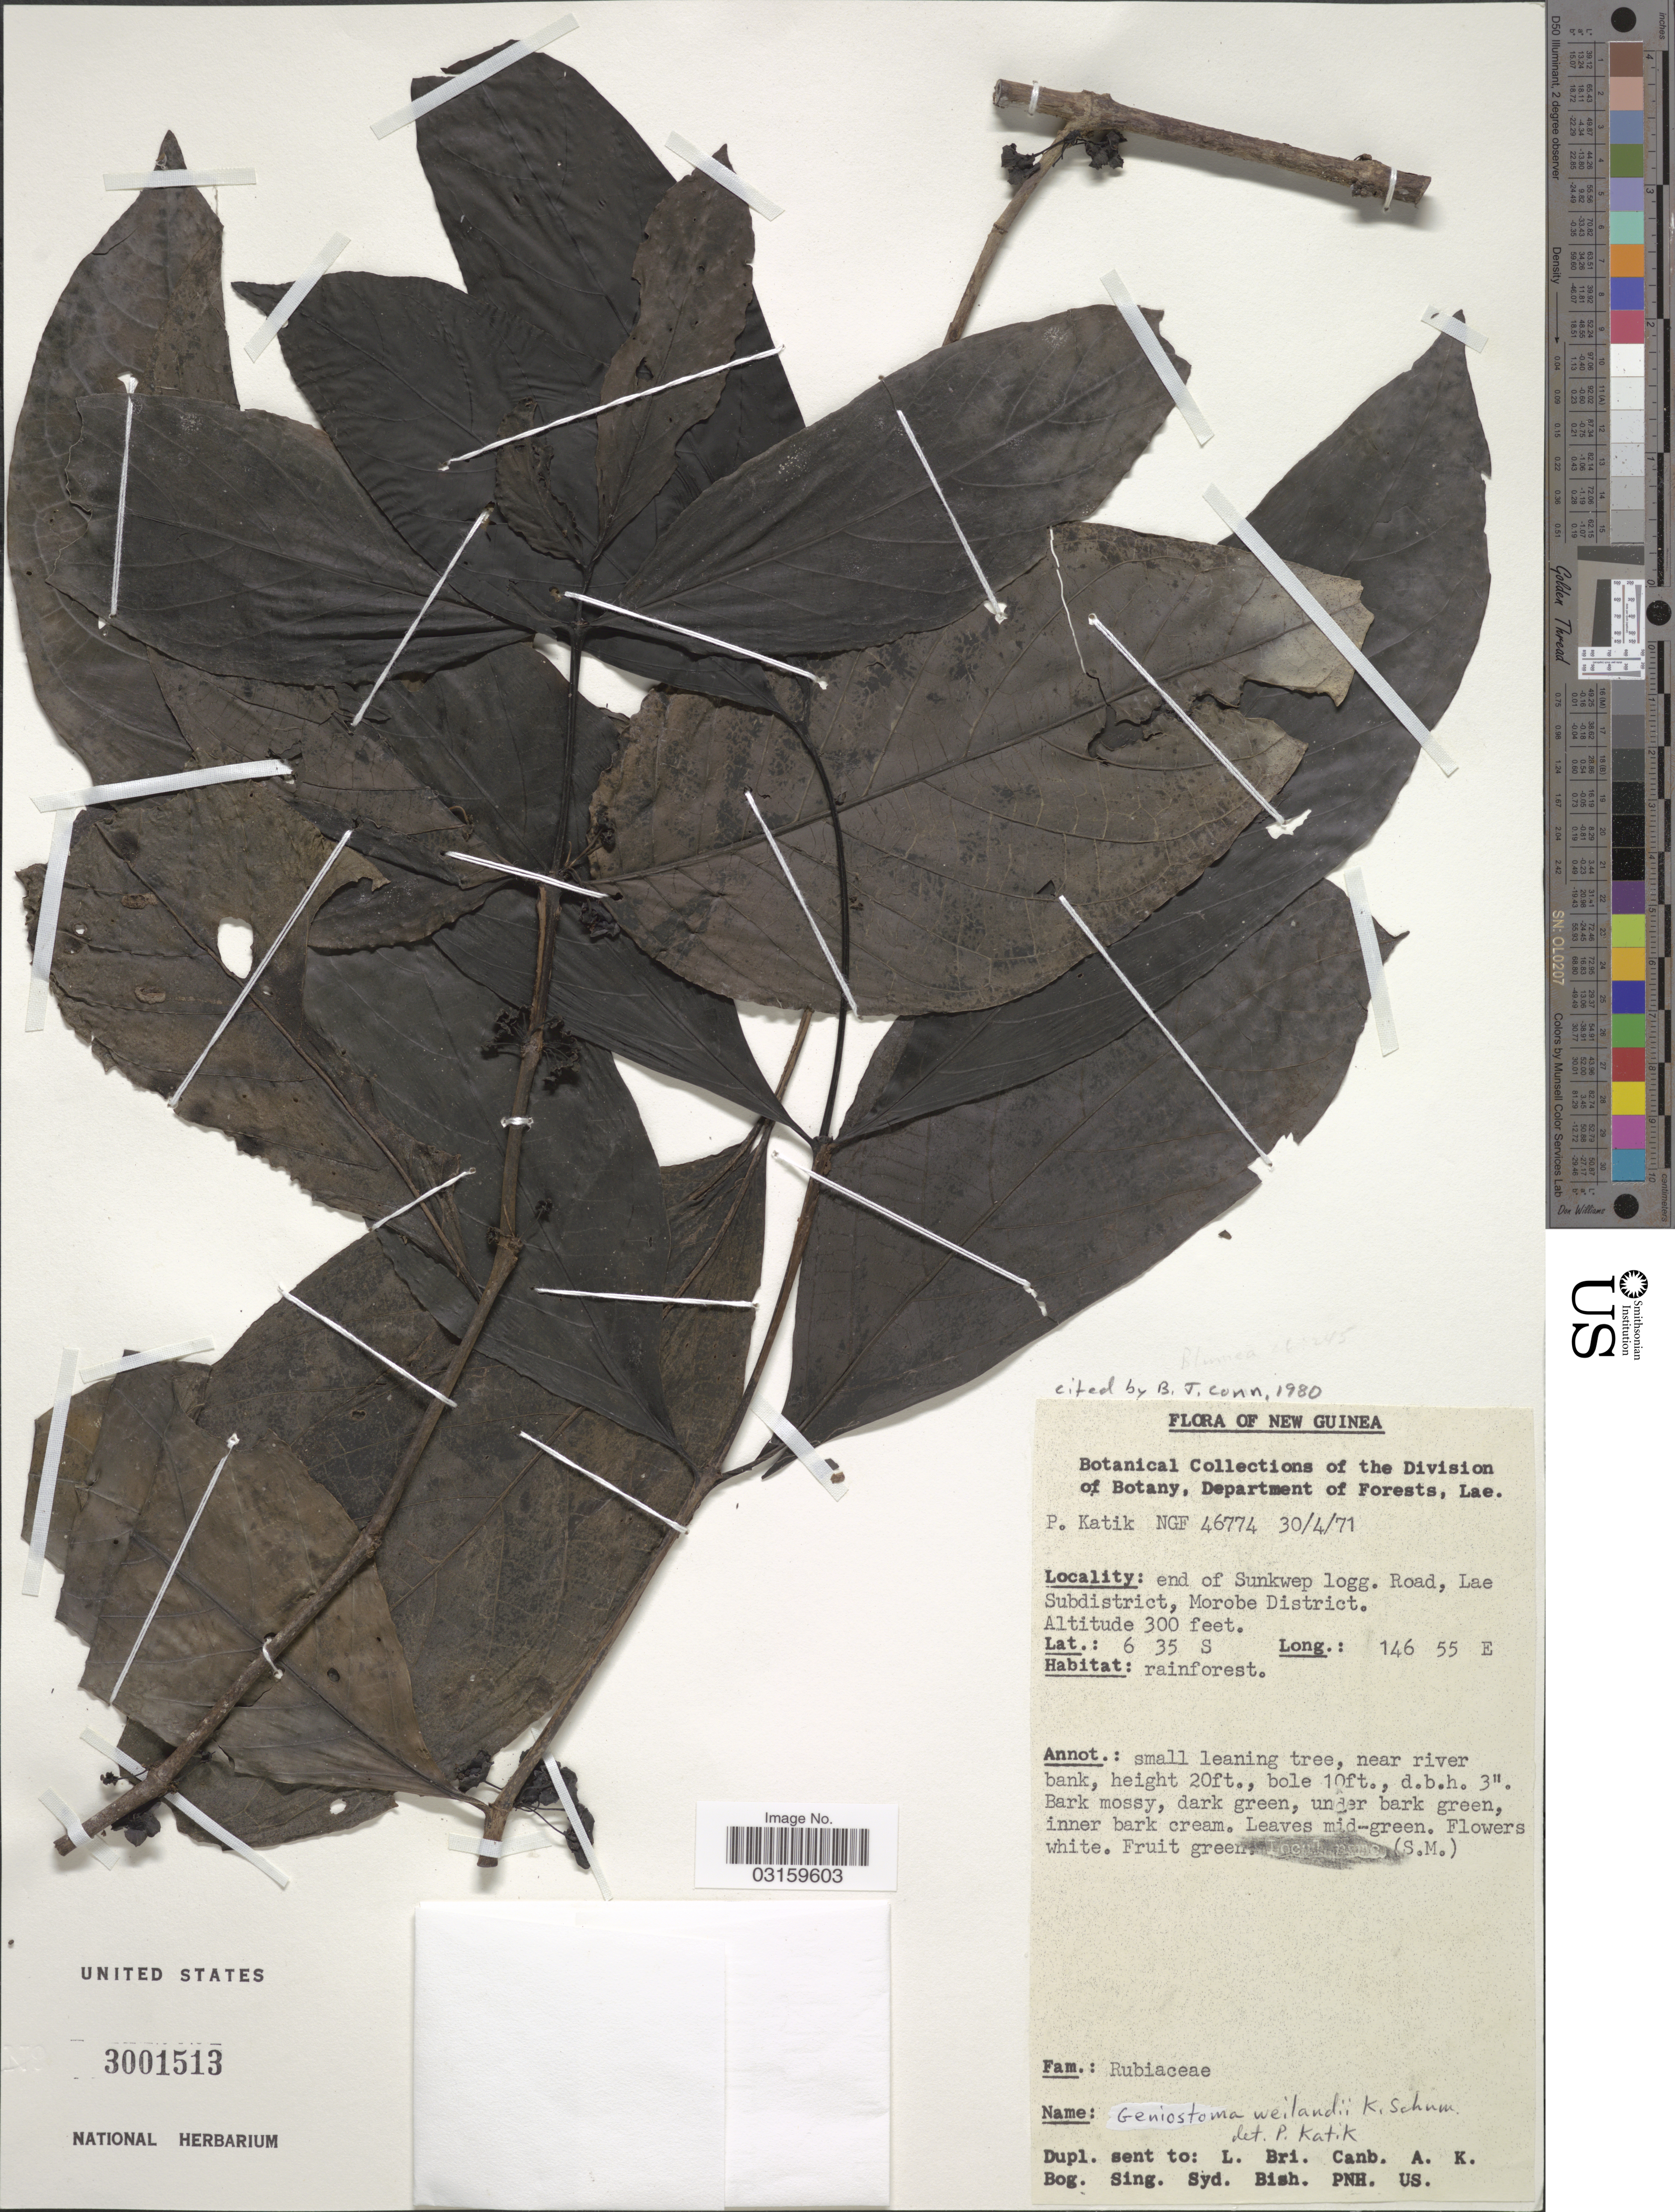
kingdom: Plantae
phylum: Tracheophyta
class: Magnoliopsida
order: Gentianales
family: Loganiaceae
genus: Geniostoma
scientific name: Geniostoma weinlandii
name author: K. Schum.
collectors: P. Katik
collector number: NGF46774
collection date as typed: Transcribed d/m/y: 30/4/71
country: Papua New Guinea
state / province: Morobe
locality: New Guinea. End of Sunkwep logg. Road, Lae Subdistrict, Morobe District.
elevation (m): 91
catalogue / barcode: US 3001513